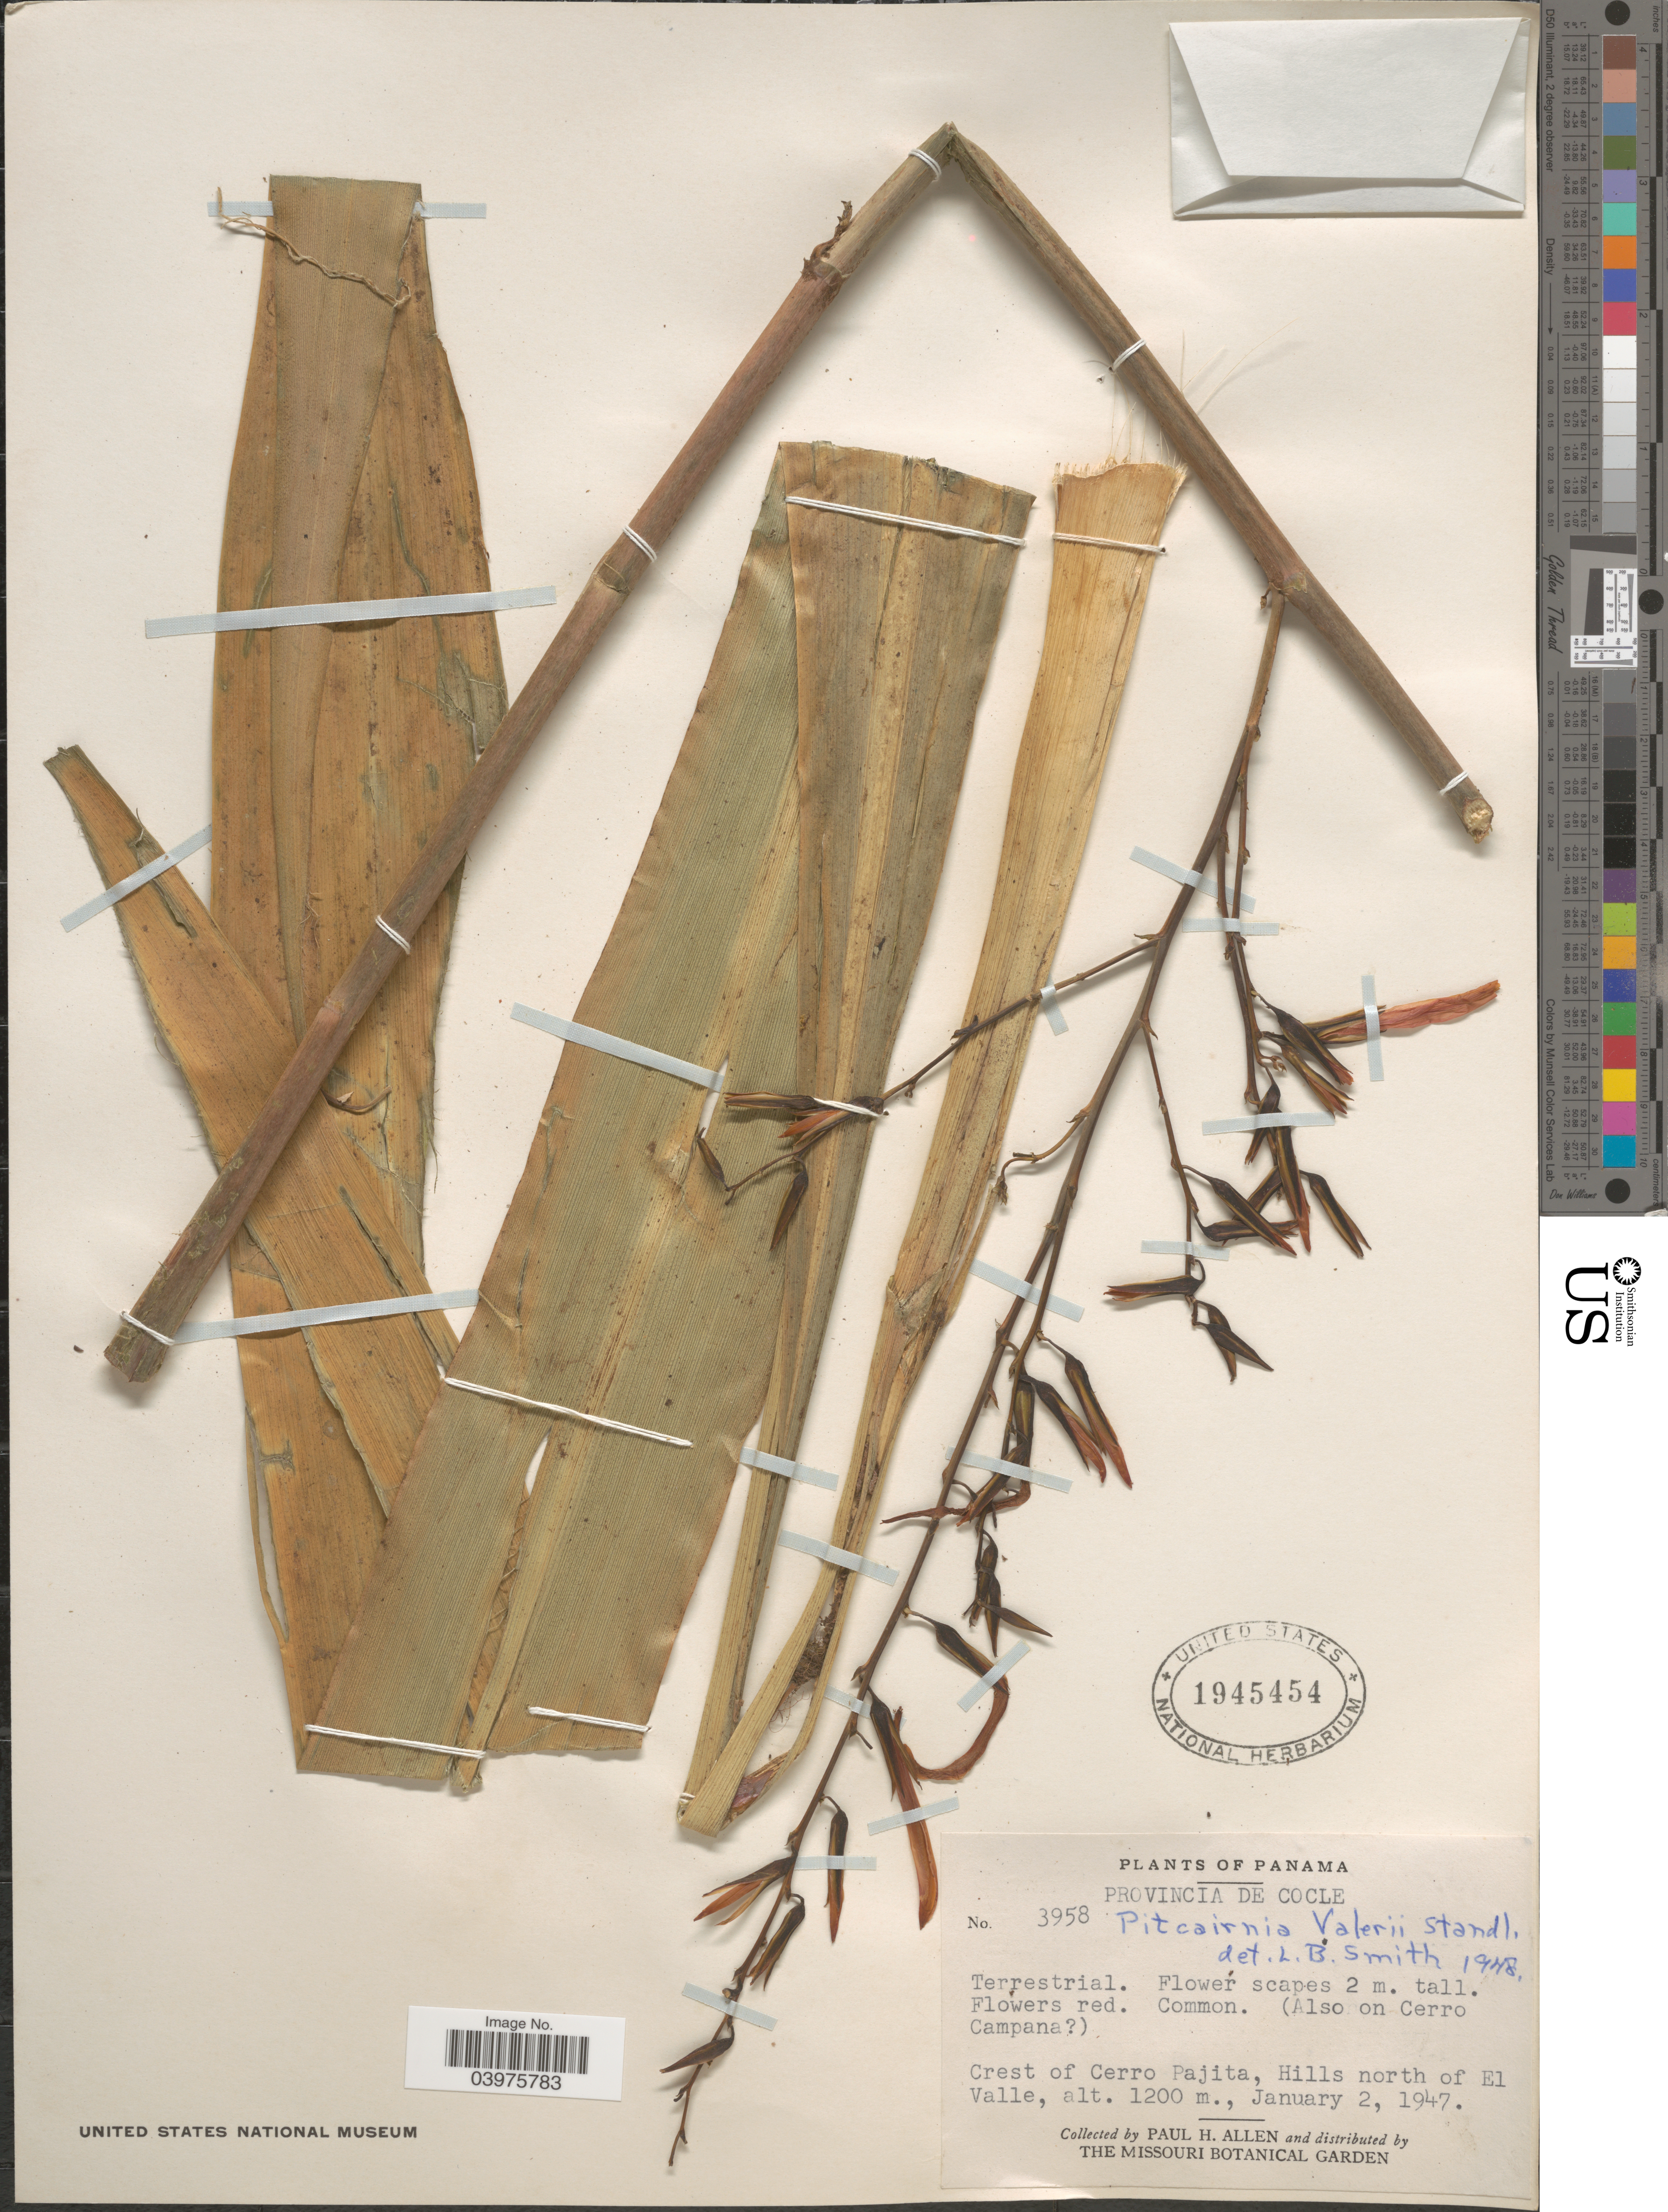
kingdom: Plantae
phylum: Tracheophyta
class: Liliopsida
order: Poales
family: Bromeliaceae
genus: Pitcairnia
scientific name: Pitcairnia valerii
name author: Standl.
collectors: P. H. Allen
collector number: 3958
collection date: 1947-01-02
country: Panama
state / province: Cocle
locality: (also on Cerro Campana [unsure placement]). Crest of Cerro Pajita, Hills north of El Valle.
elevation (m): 1200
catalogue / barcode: US 1945454